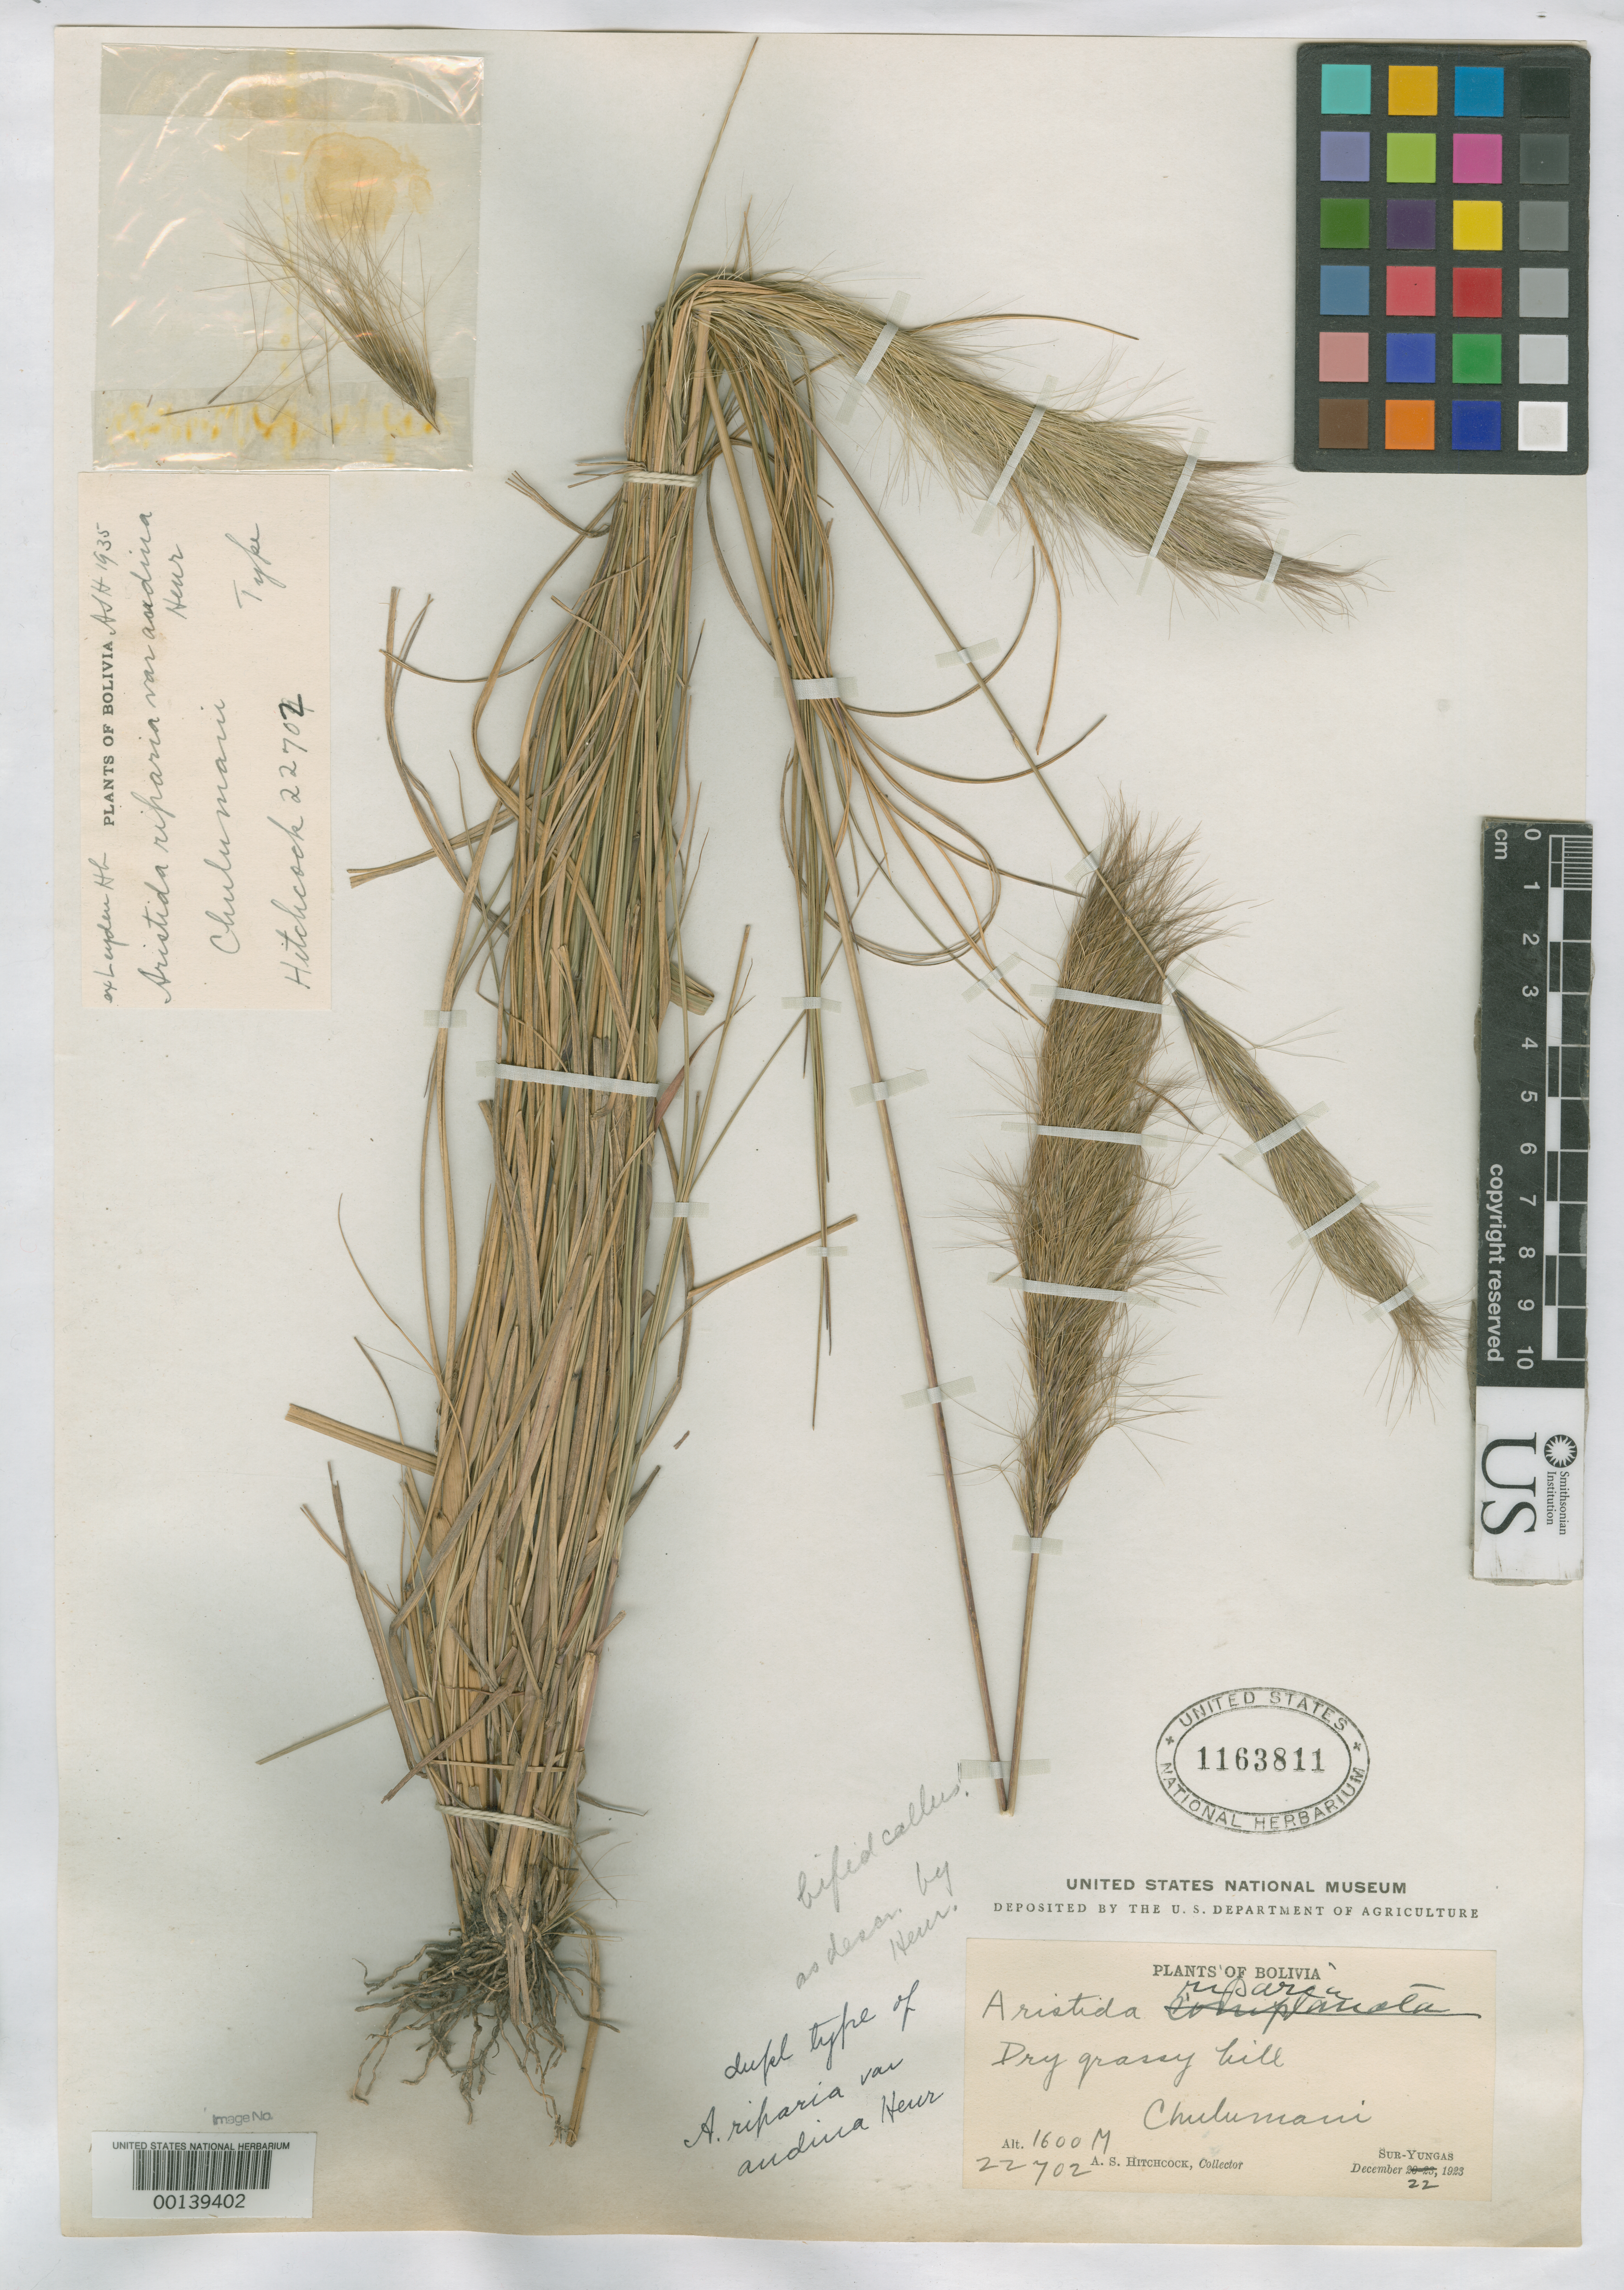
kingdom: Plantae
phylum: Tracheophyta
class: Liliopsida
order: Poales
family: Poaceae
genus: Aristida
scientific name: Aristida riparia var. andina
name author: Henr.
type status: Isotype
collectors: A. S. Hitchcock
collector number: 22702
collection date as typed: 22 Dec 1923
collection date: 1923-12-22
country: Bolivia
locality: Chulumani.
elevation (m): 1600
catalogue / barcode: US 1163811